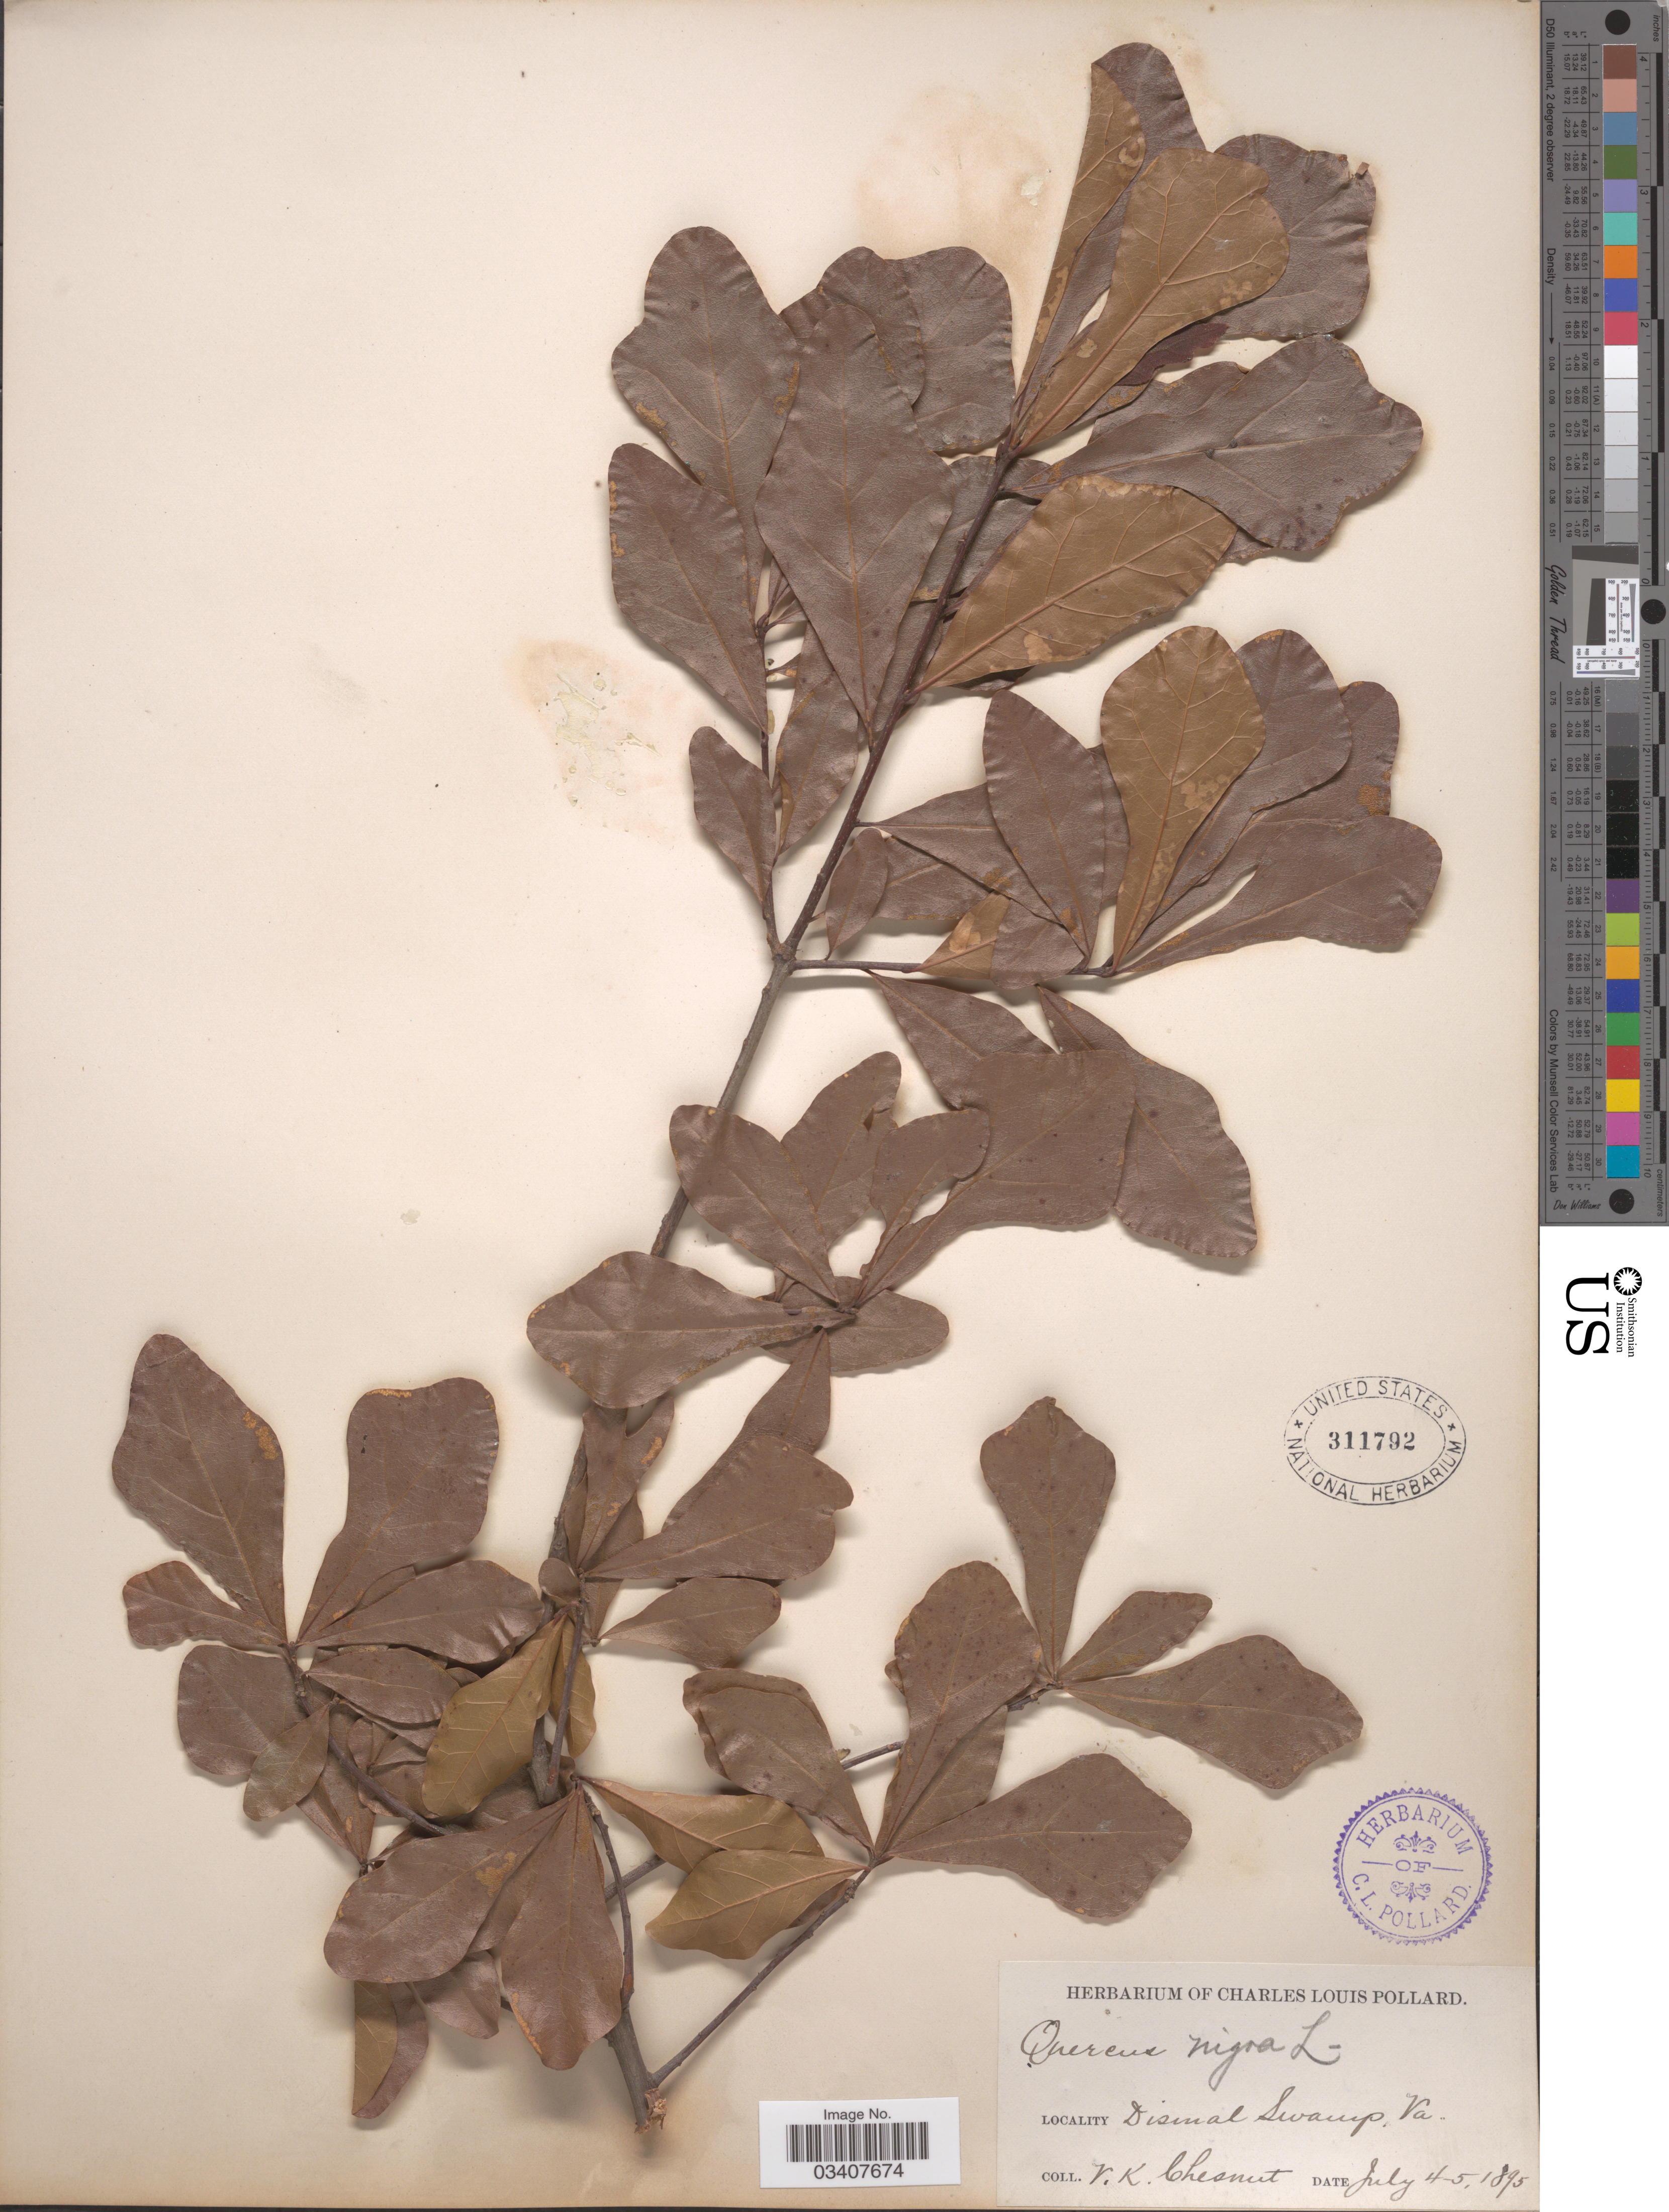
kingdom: Plantae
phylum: Tracheophyta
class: Magnoliopsida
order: Fagales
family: Fagaceae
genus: Quercus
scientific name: Quercus nigra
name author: L.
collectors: V. Chesnut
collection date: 1895-07-04/1895-07-05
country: United States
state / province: Virginia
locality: Dismal Swamp.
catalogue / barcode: US 311792